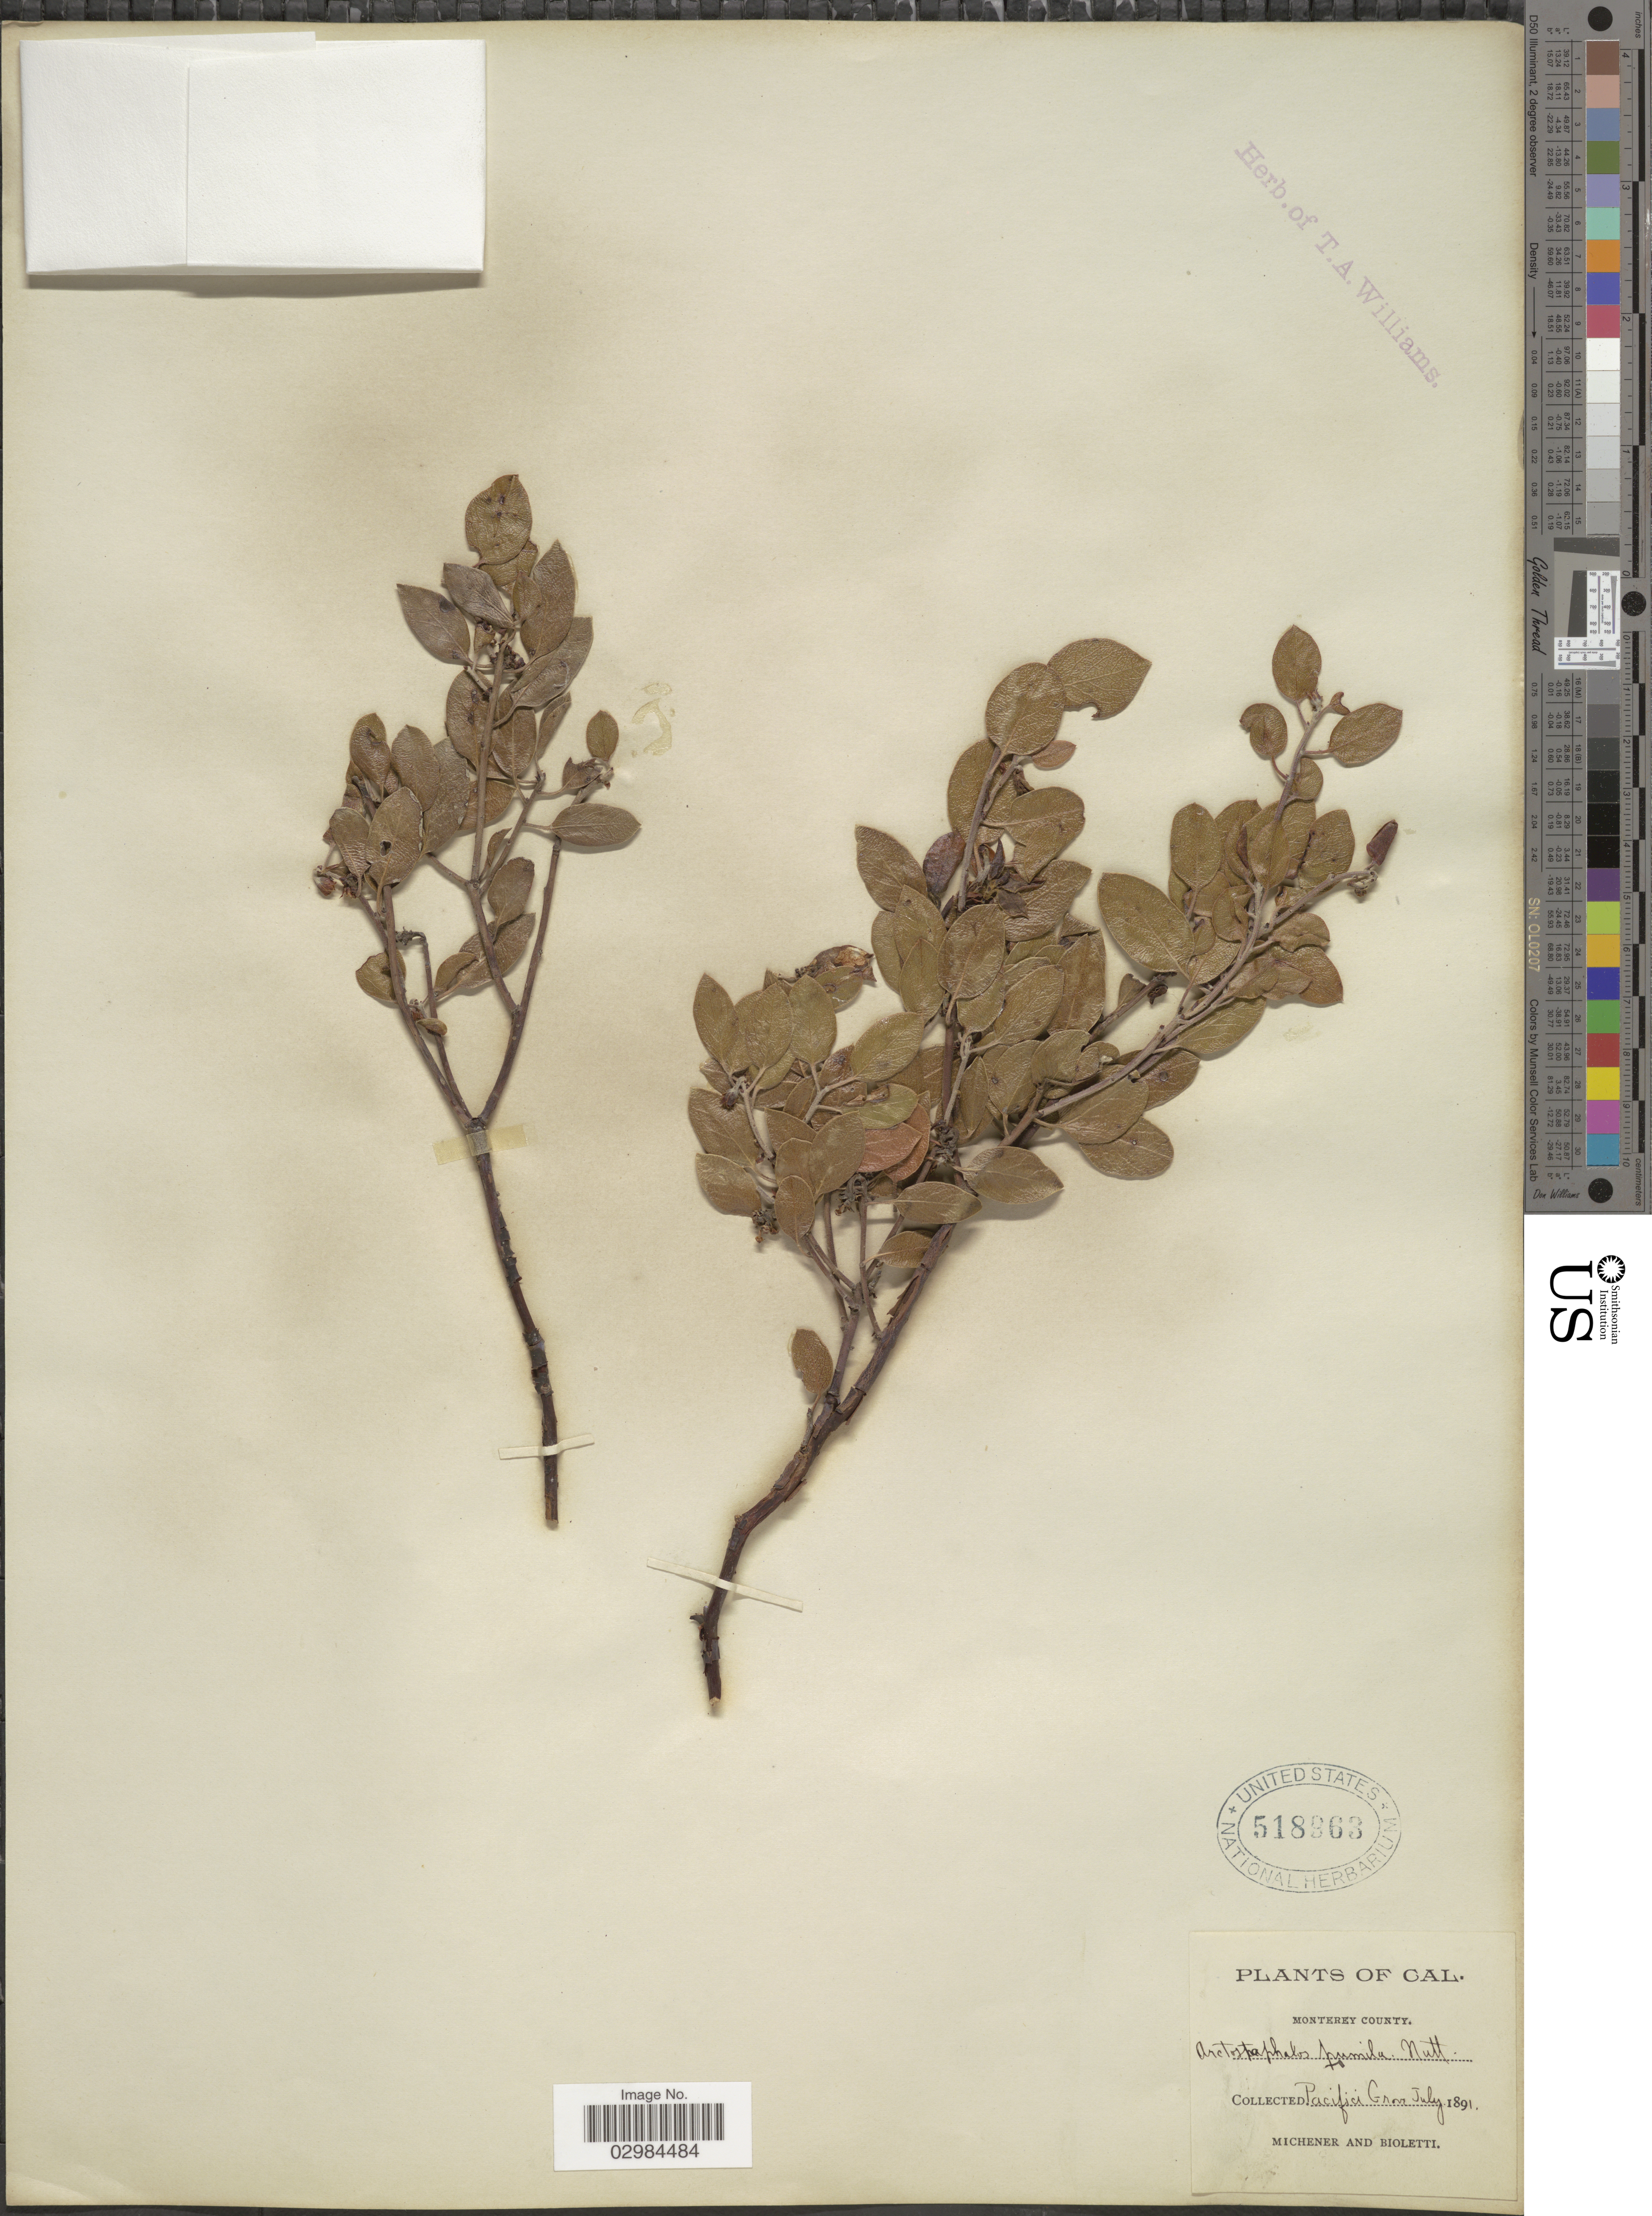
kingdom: Plantae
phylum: Tracheophyta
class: Magnoliopsida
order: Ericales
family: Ericaceae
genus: Arctostaphylos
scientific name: Arctostaphylos pumila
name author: Nutt.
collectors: -. Michener & -- Bioletti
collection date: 1891-07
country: United States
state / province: California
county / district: Monterey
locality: Monterey County. Pacifici Grove.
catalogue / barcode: US 518963